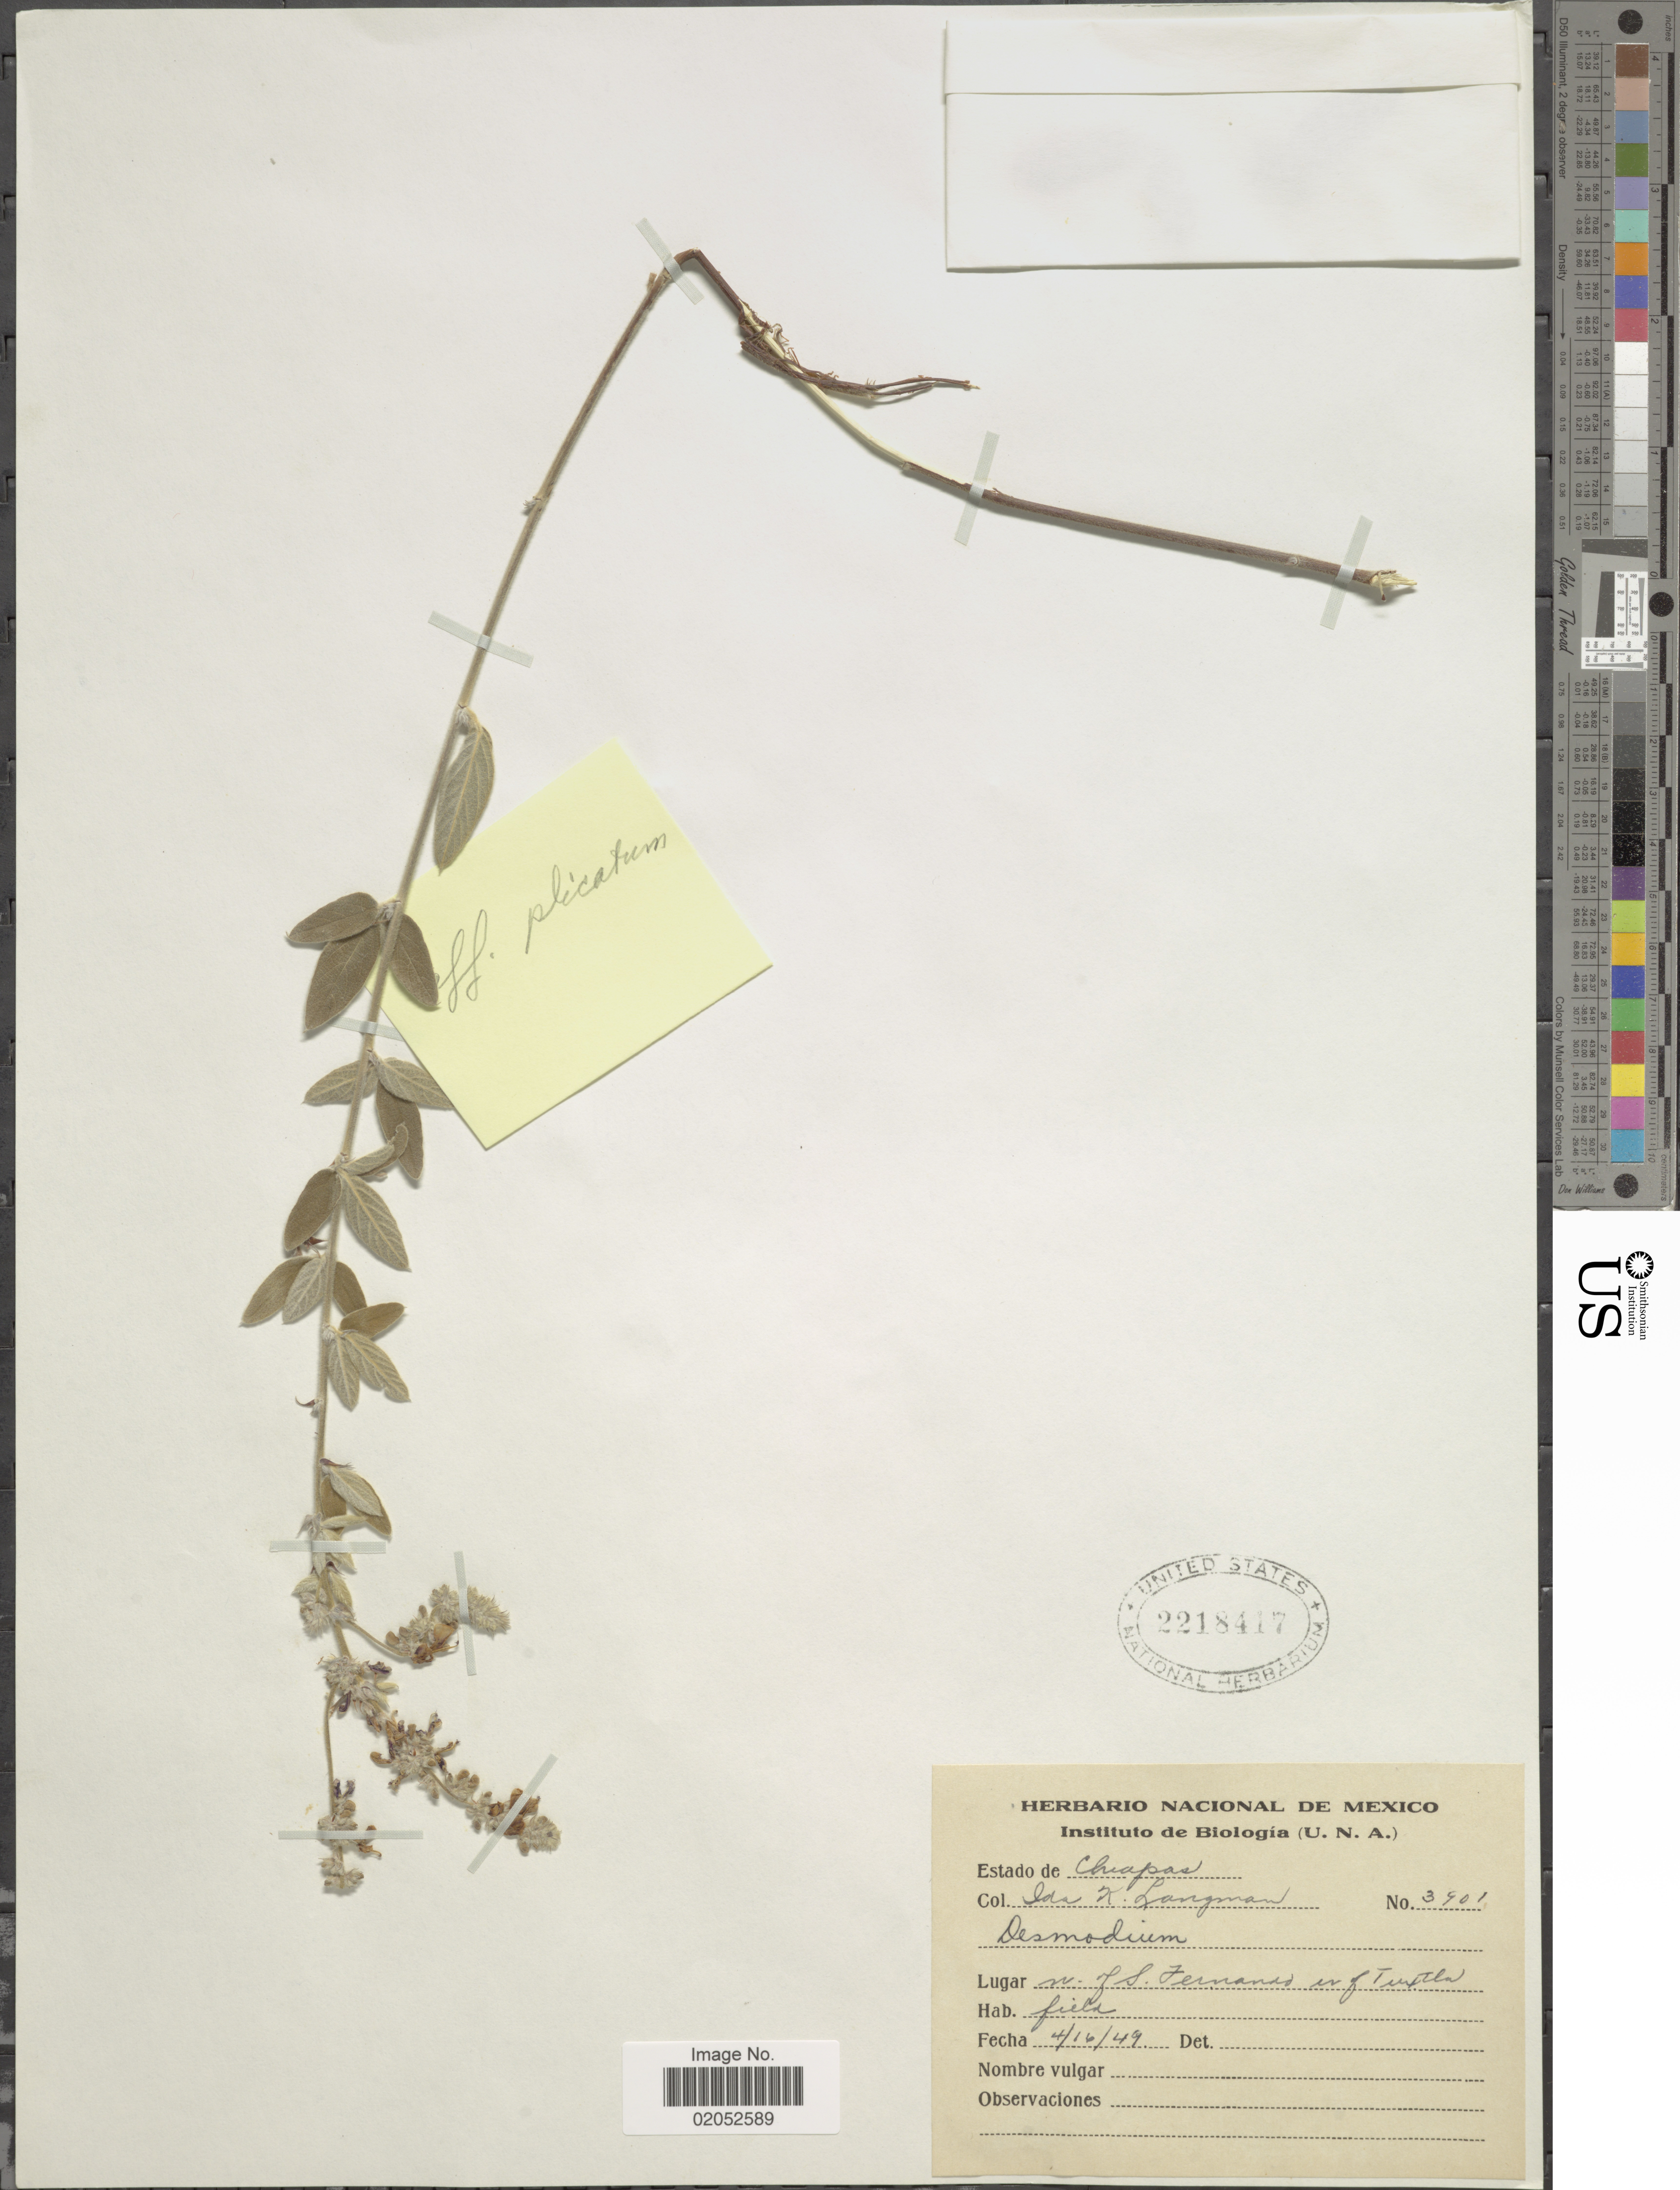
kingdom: Plantae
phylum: Tracheophyta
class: Magnoliopsida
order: Fabales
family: Fabaceae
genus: Desmodium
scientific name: Desmodium plicatum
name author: Schltdl. & Cham.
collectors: I. K. Langman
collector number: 3901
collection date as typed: Transcribed d/m/y: 16/4/49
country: Mexico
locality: N. of S. Fernando, w. of Tuxtla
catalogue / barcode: US 2218417